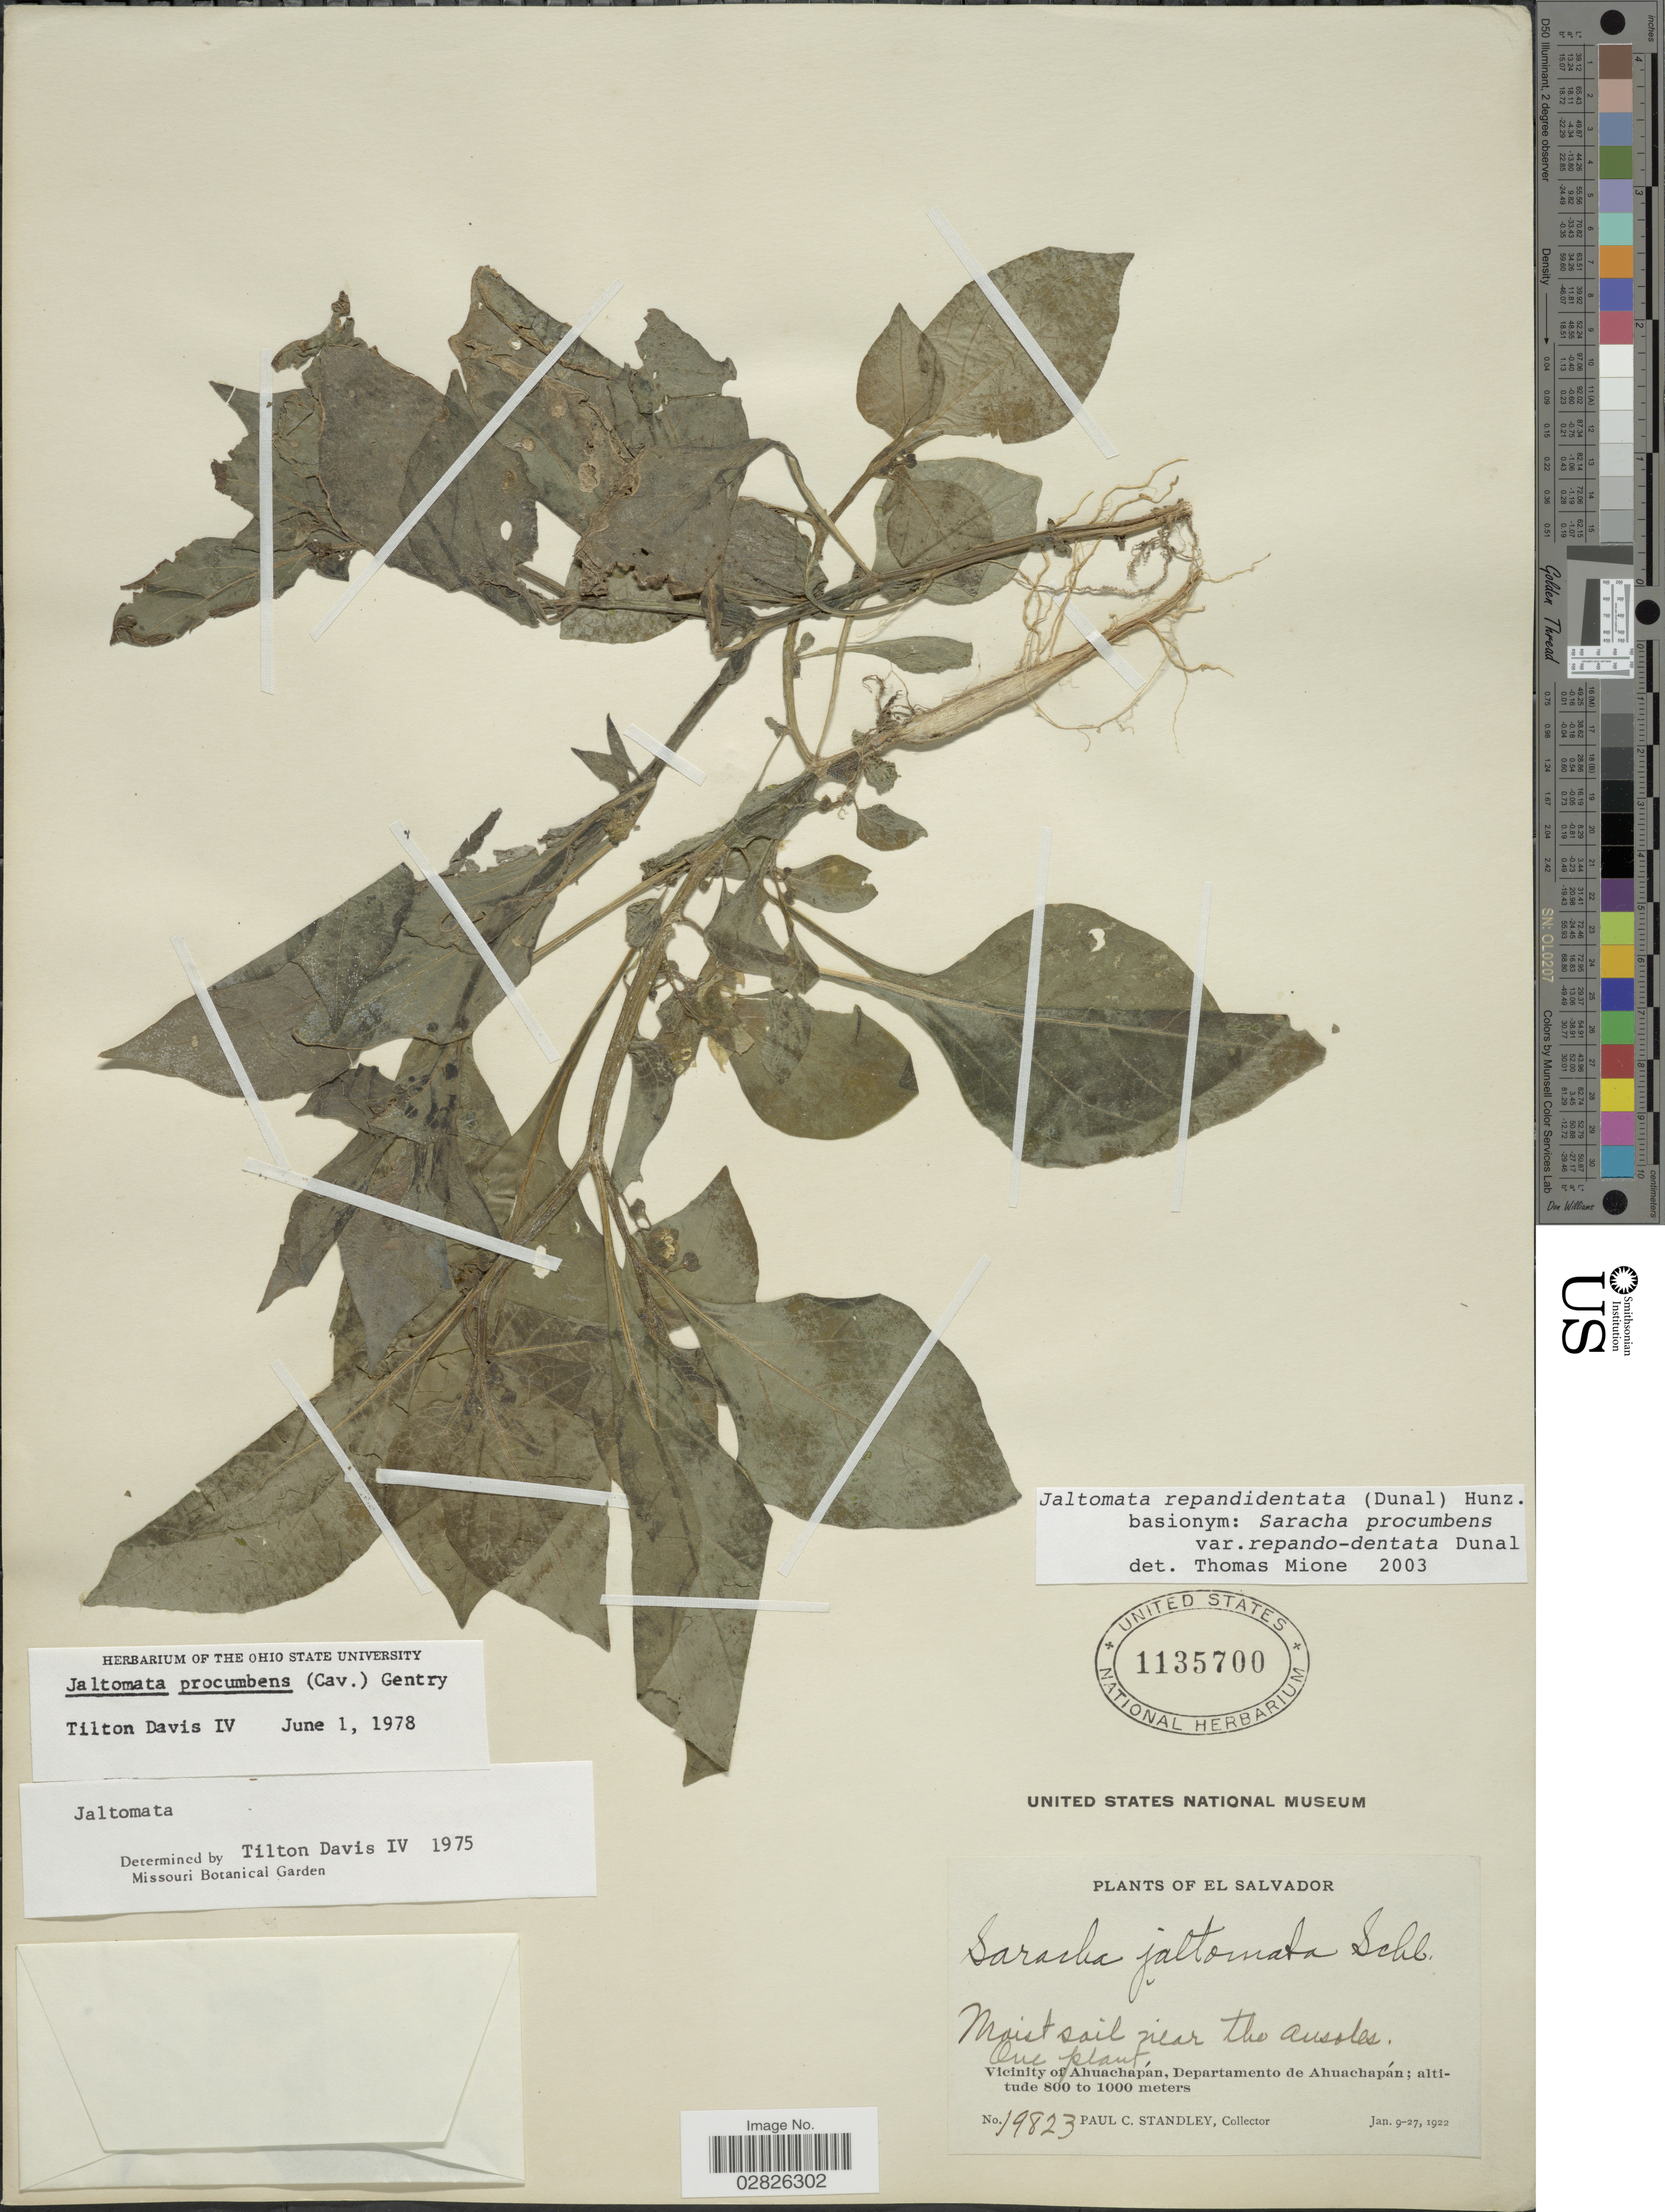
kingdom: Plantae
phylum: Tracheophyta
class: Magnoliopsida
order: Solanales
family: Solanaceae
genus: Jaltomata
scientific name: Jaltomata repandidentata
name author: (Dunal) Hunz.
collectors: P. C. Standley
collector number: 19823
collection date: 1922-01-09/1922-01-27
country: El Salvador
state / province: Ahuachapan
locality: Vicinity of Ahuachapán, Departamento de Ahuachapán.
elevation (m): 800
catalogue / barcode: US 1135700